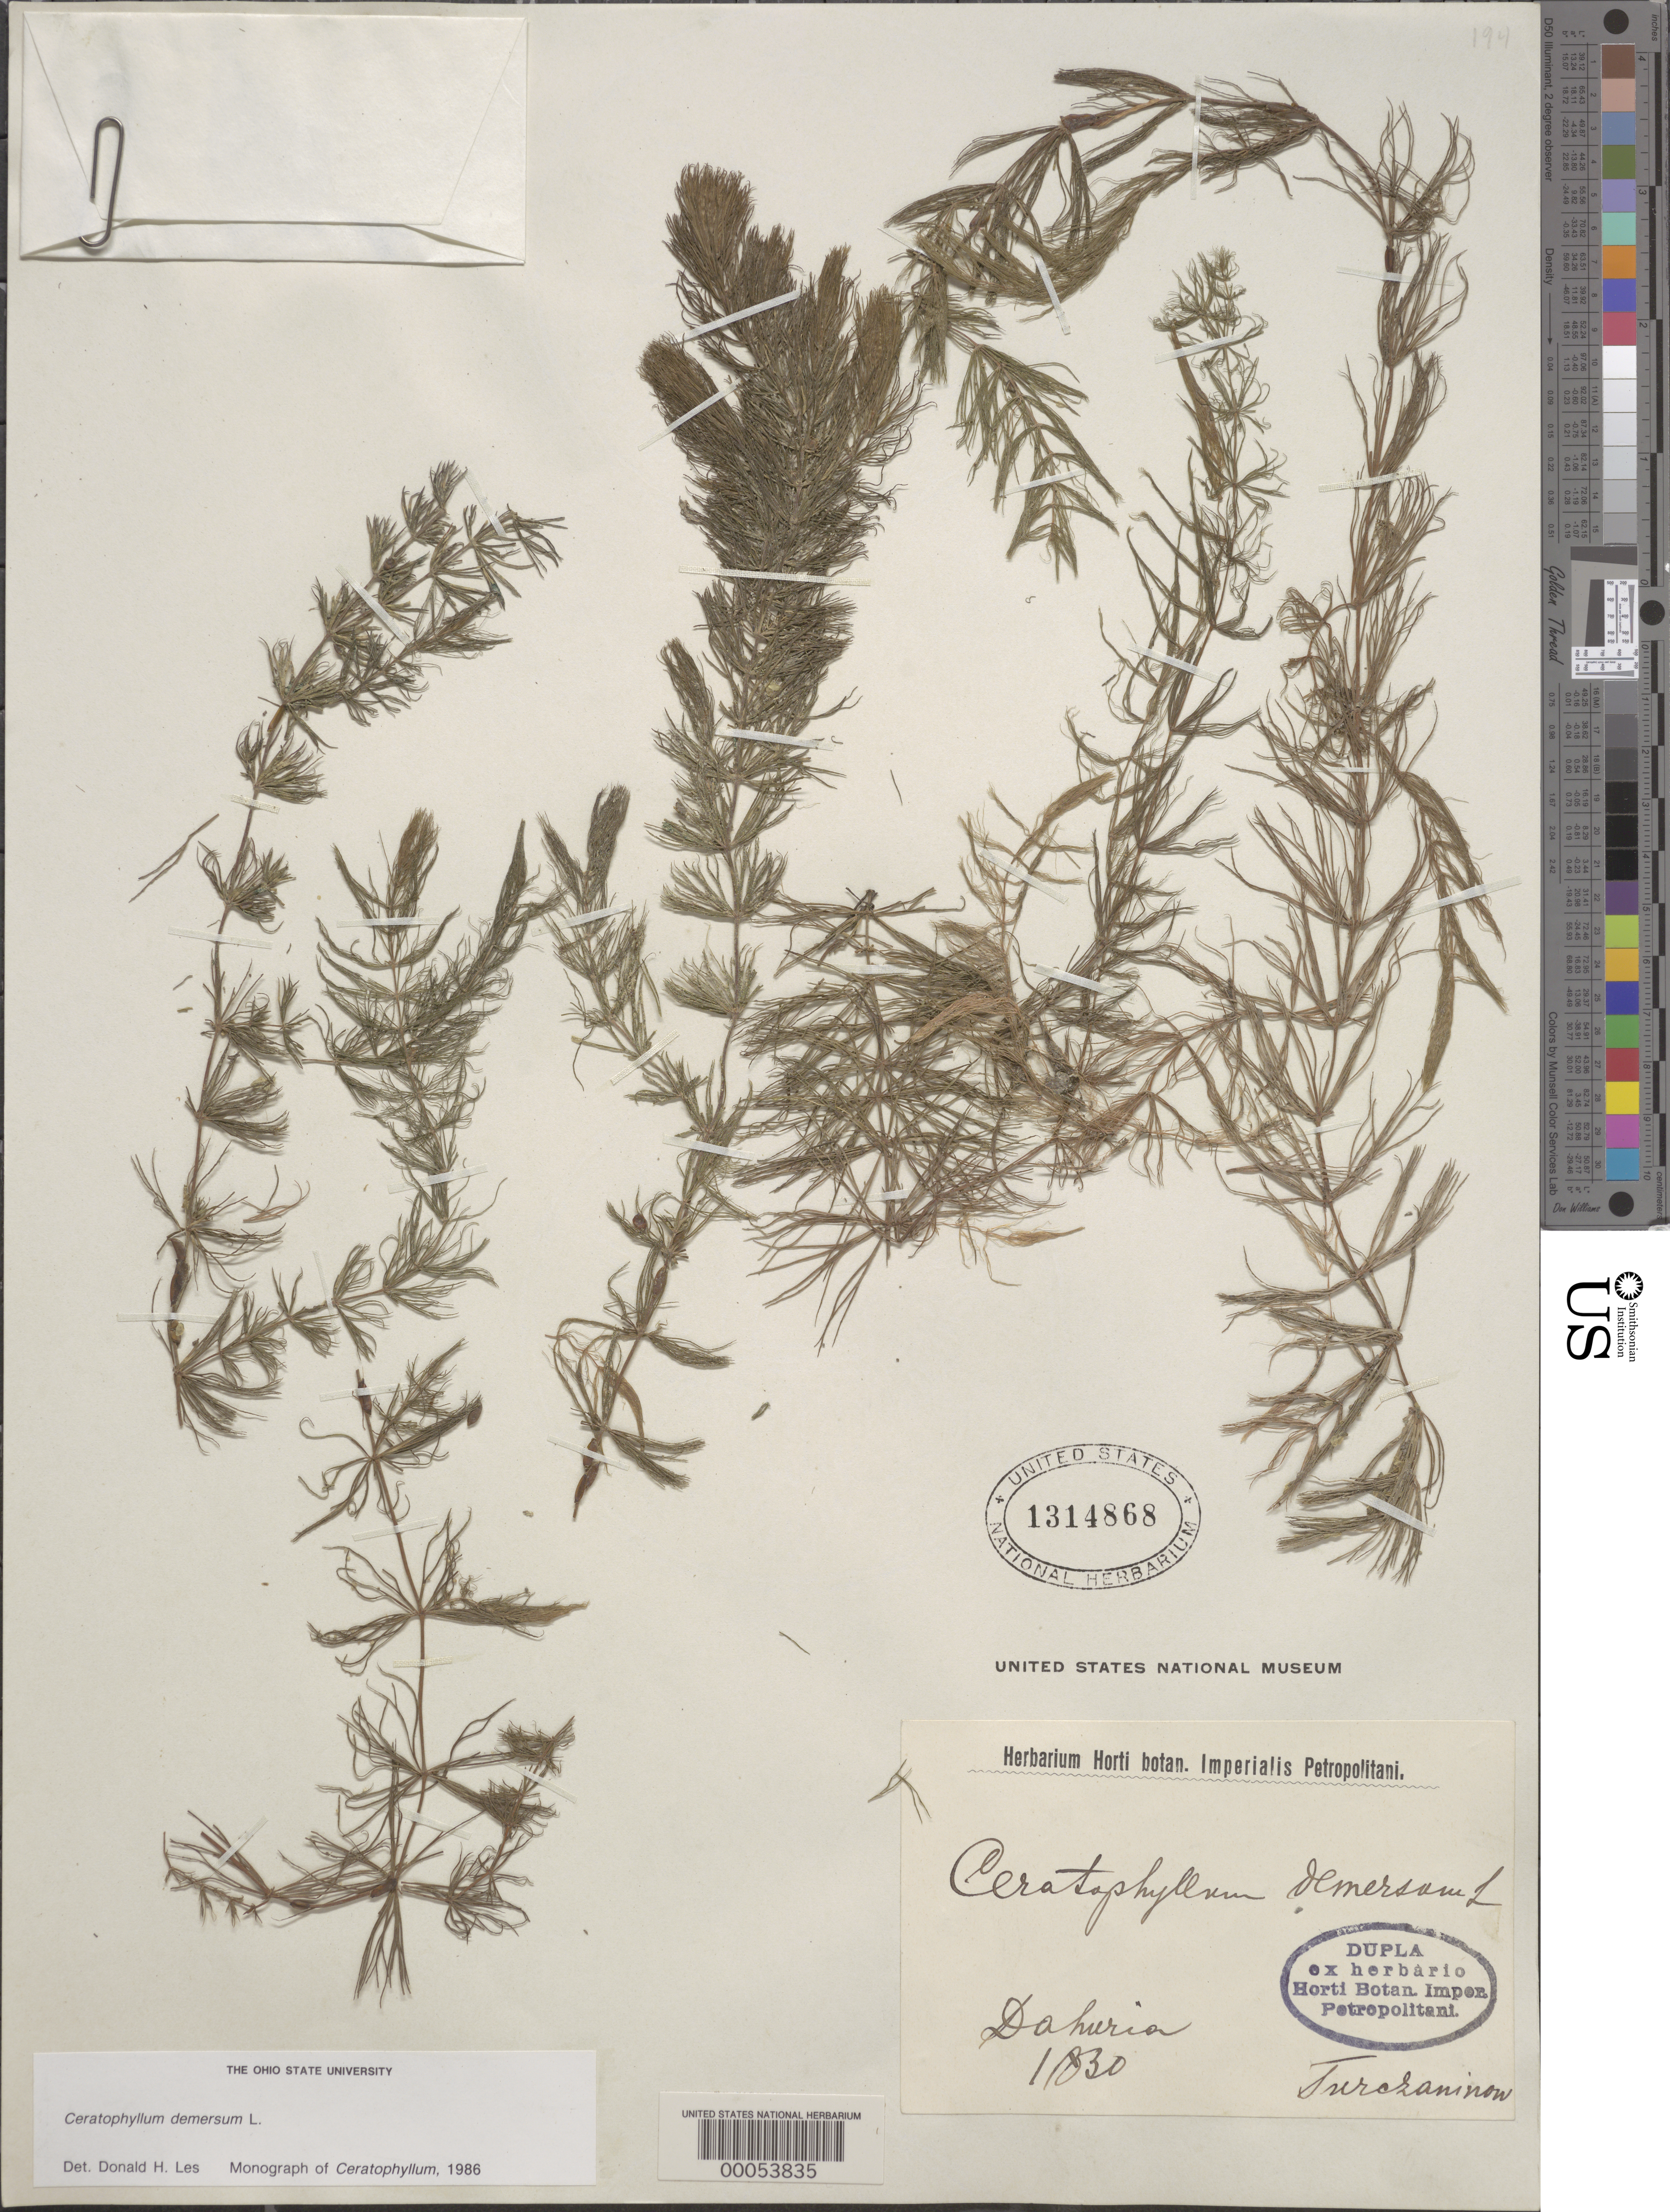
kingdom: Plantae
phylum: Tracheophyta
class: Magnoliopsida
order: Ceratophyllales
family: Ceratophyllaceae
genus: Ceratophyllum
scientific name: Ceratophyllum demersum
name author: L.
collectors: Turczaninow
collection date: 1830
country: Russian Federation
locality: Dahuria.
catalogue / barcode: US 1314868